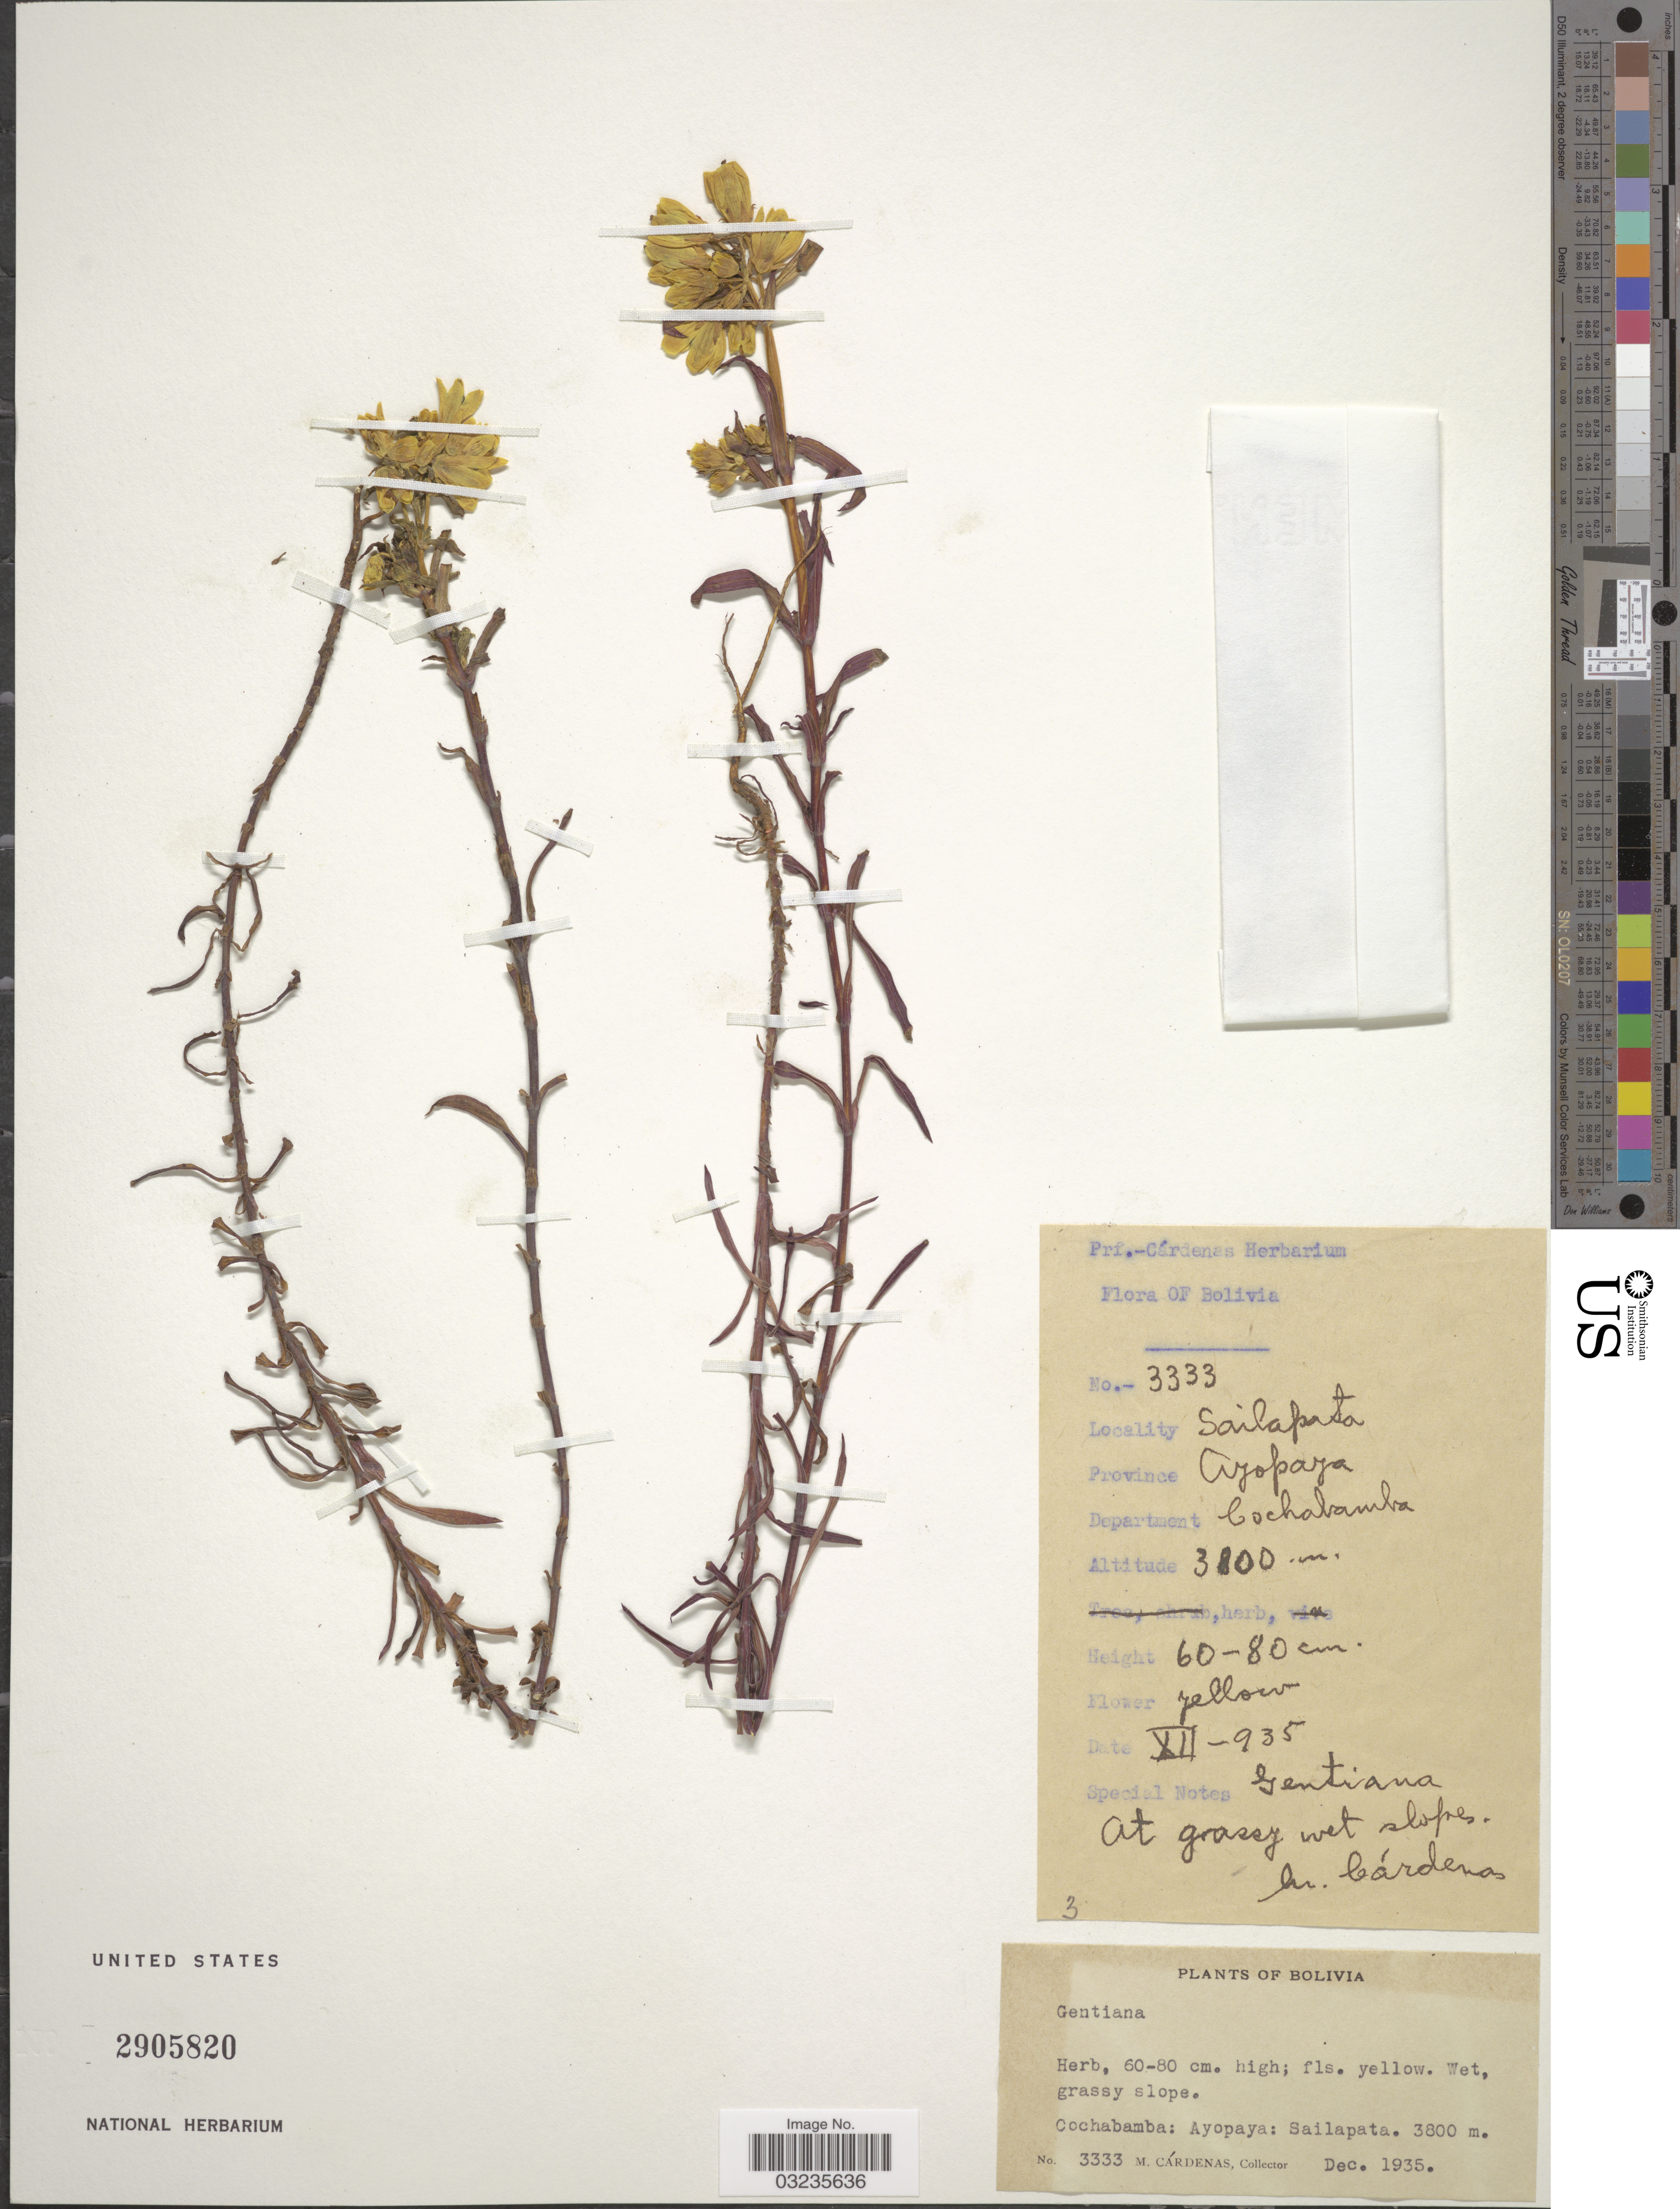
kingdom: Plantae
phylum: Tracheophyta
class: Magnoliopsida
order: Gentianales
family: Gentianaceae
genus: Gentiana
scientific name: Gentiana sp.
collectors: M. Cárdenas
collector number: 3333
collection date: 1935-12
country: Bolivia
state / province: Cochabamba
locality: Sailapata. Province Ayopaya: Department Cochabamba.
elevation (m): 3800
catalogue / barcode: US 2905820